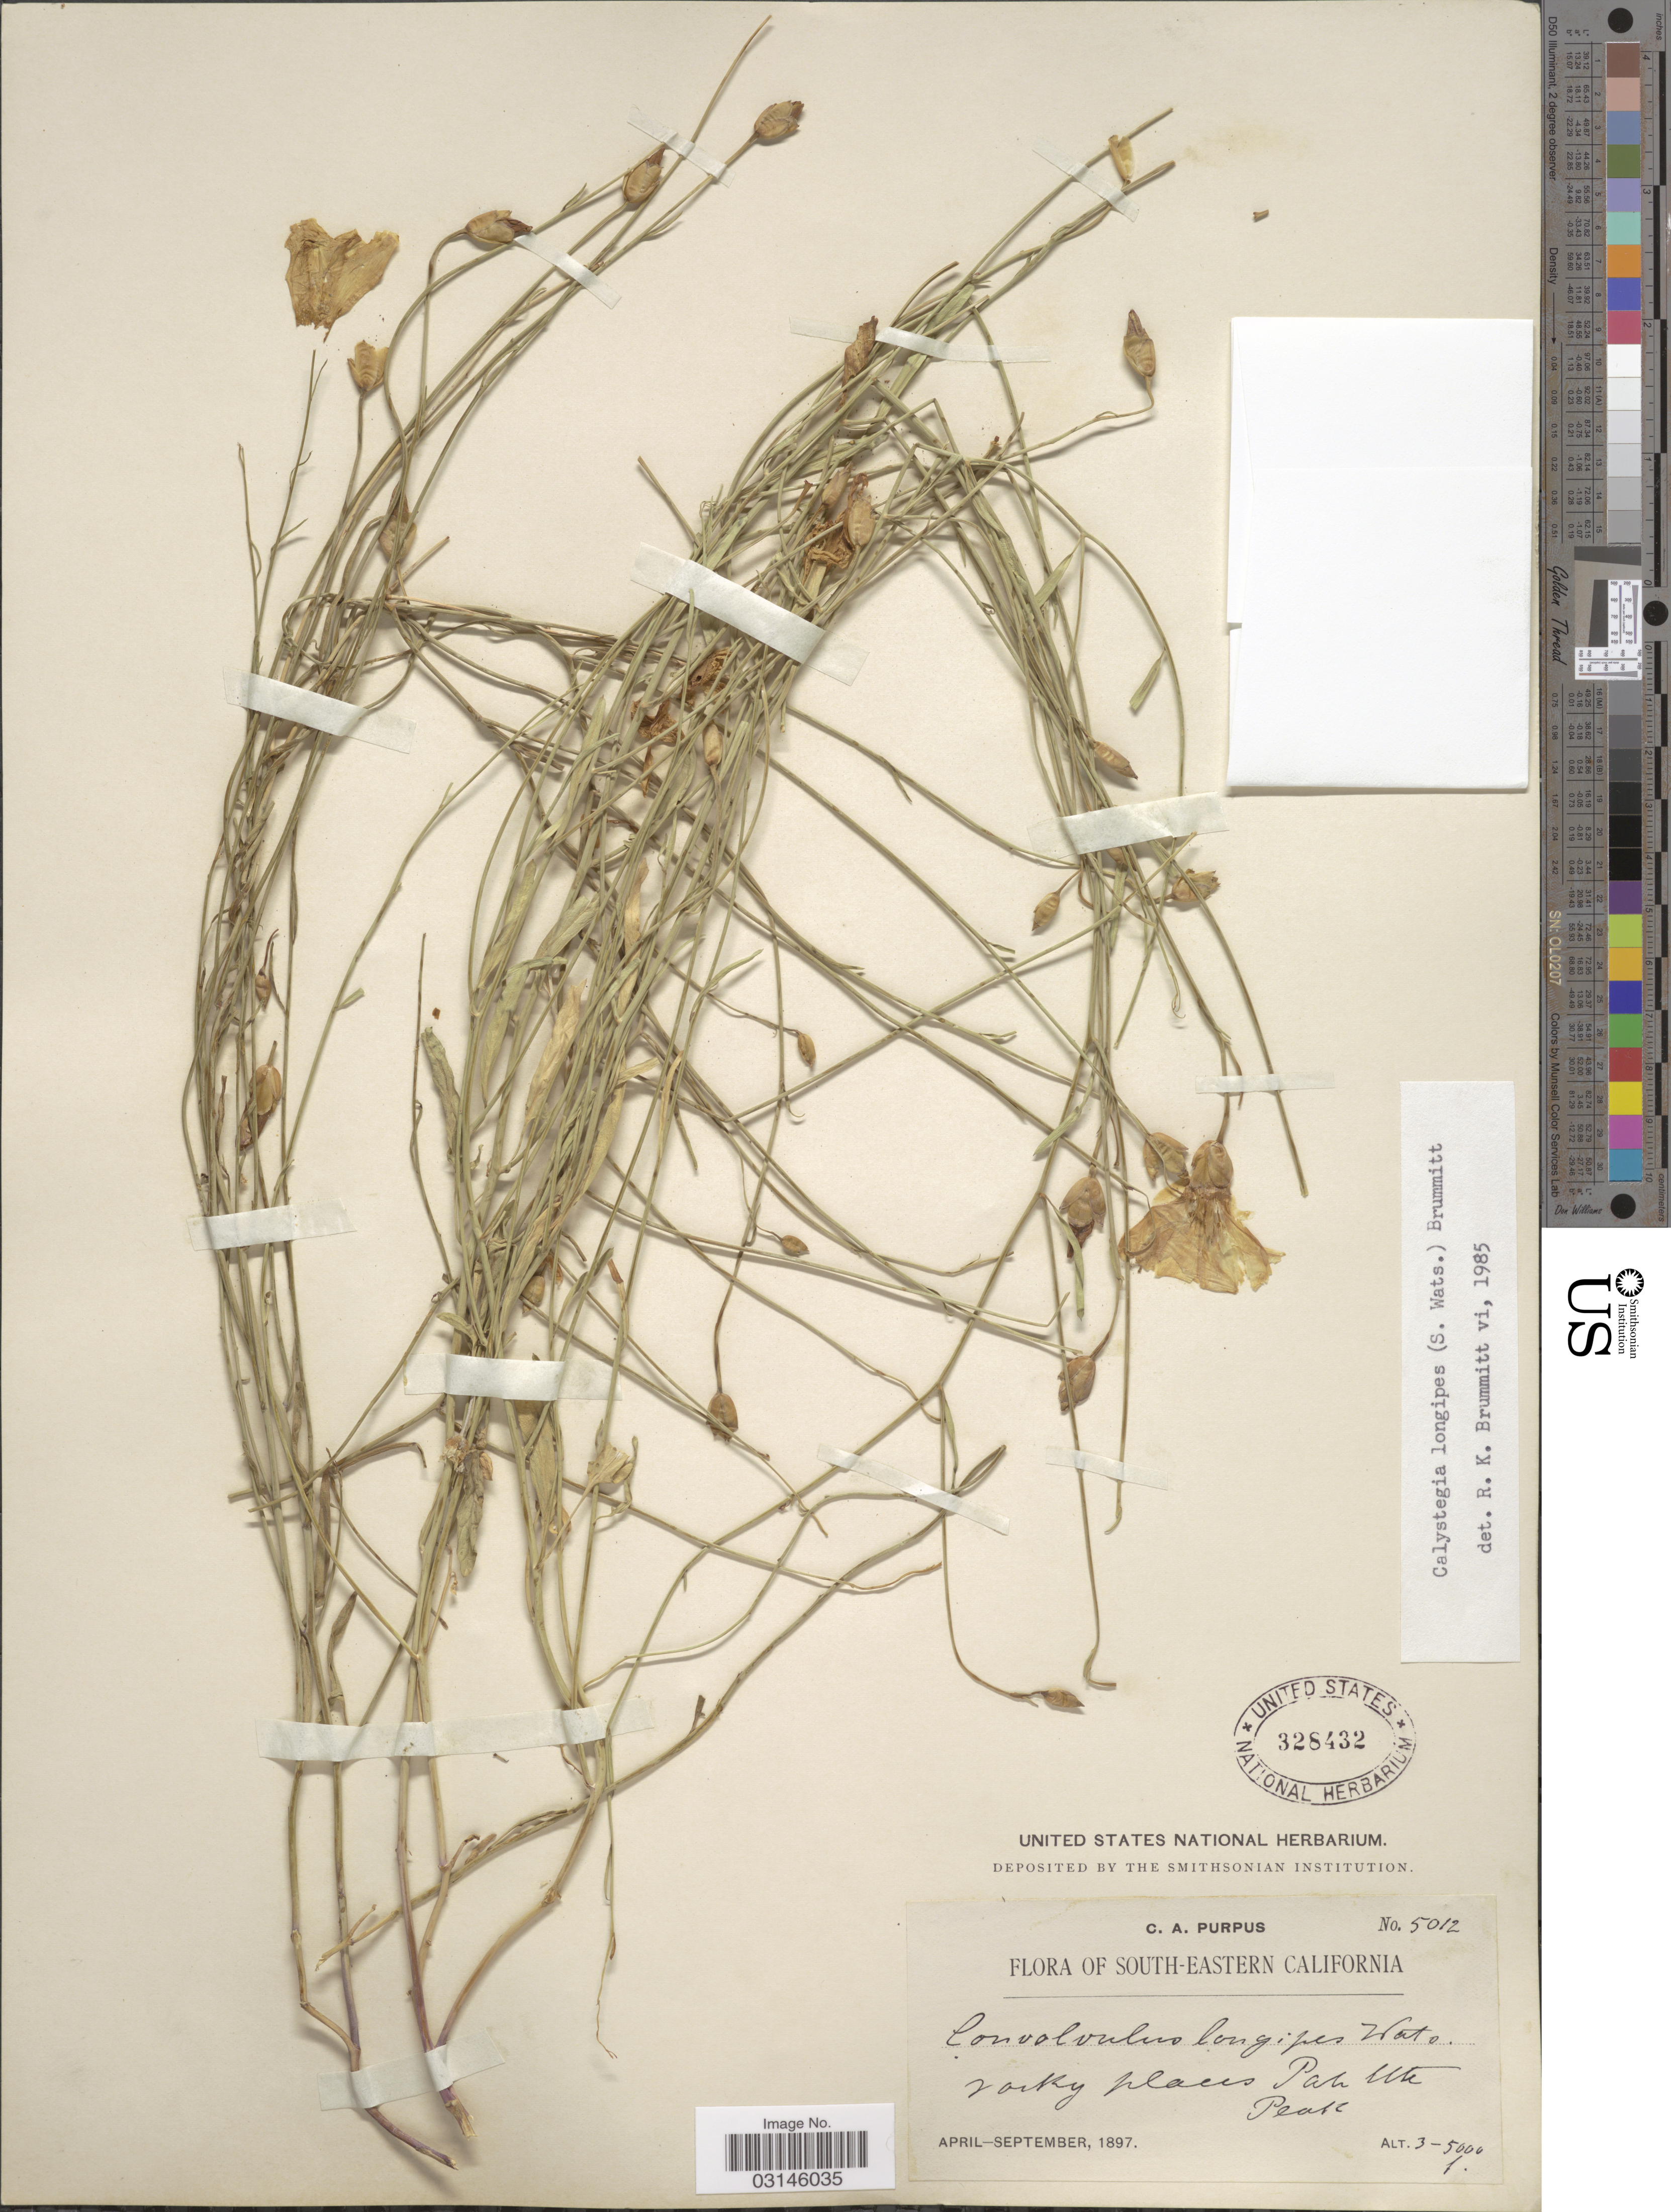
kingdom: Plantae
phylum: Tracheophyta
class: Magnoliopsida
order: Solanales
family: Convolvulaceae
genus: Calystegia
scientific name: Calystegia longipes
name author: (S. Watson) Brummitt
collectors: C. A. Purpus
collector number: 5012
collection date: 1897-04/1897-09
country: United States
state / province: California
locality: South-Eastern California. Rocky places Pah Ute Peak.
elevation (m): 914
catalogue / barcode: US 328432